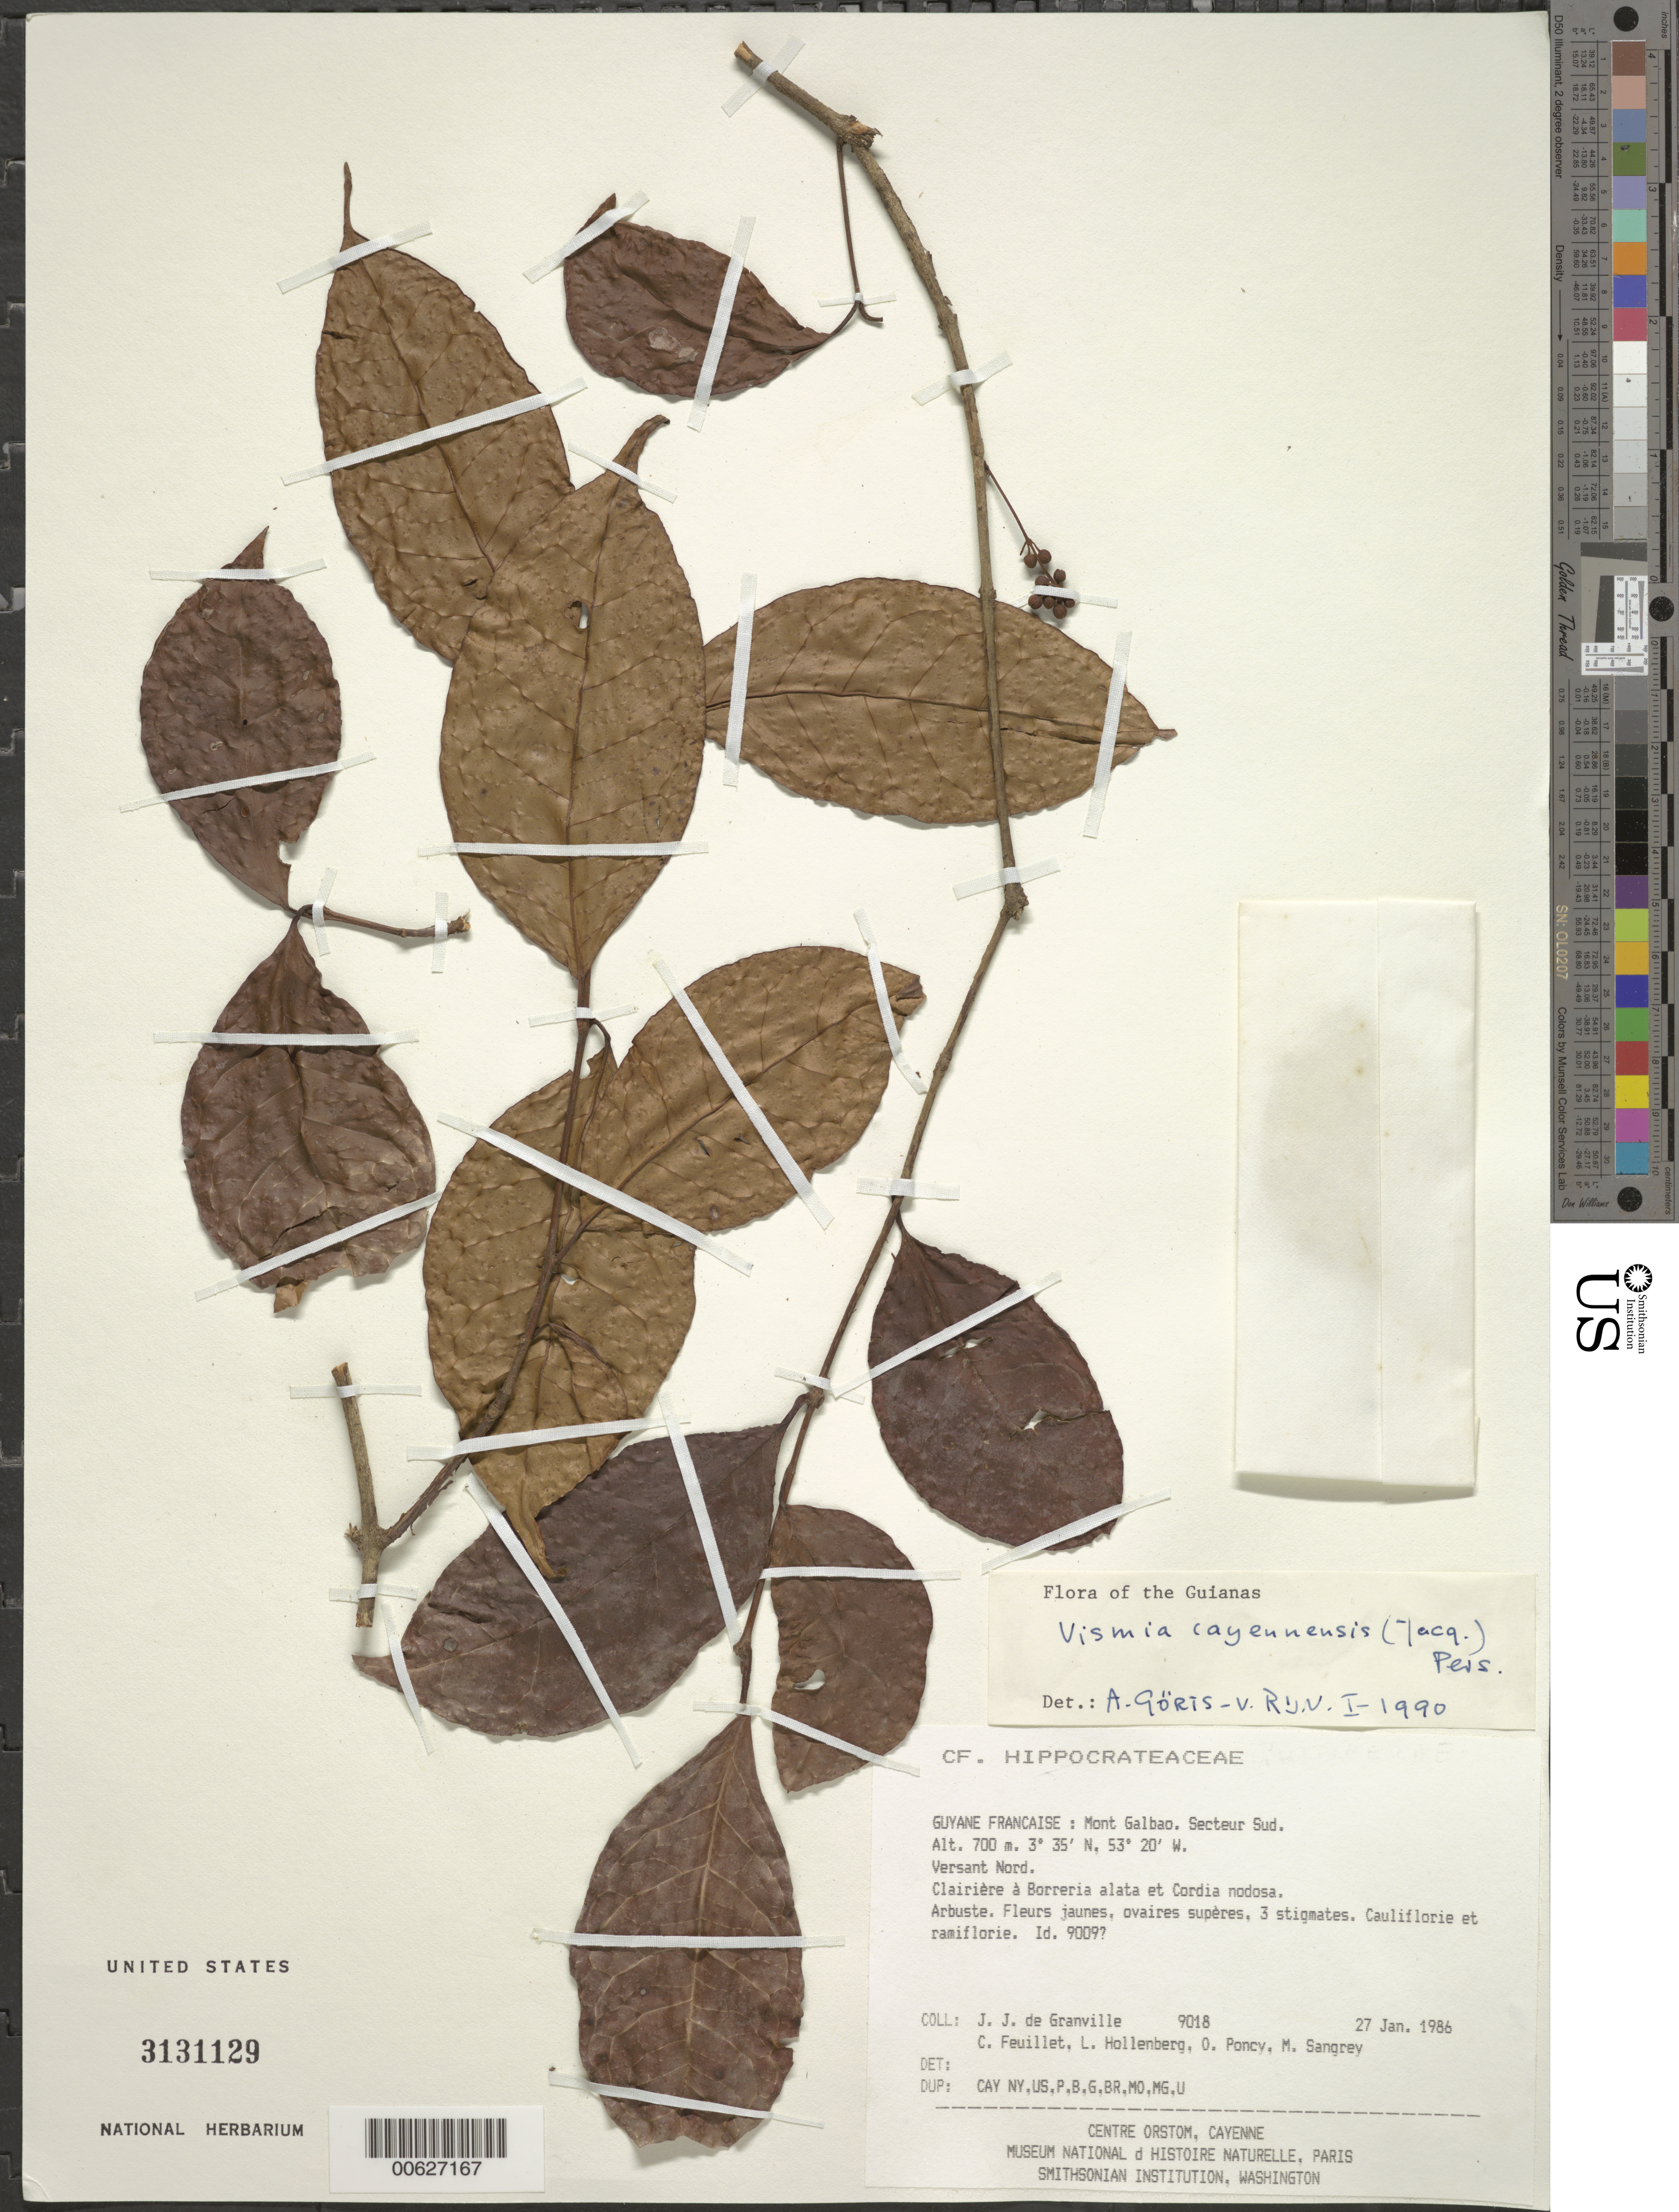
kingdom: Plantae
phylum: Tracheophyta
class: Magnoliopsida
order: Malpighiales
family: Hypericaceae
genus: Vismia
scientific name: Vismia cayennensis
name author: (Jacq.) Pers.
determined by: Görts-van Rijn, A. R. A.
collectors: J.-J. de Granville, C. Feuillet, L. Hollenberg, O. Poncy & M. S. Sangrey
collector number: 9018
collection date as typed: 27-Jan-86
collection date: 1986-01-27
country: French Guiana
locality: Mont Galbao. Secteur Sud. Versant Nord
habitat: Clairière à Borreria alata et Cordia nodosa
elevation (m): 700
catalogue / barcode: US 3131129